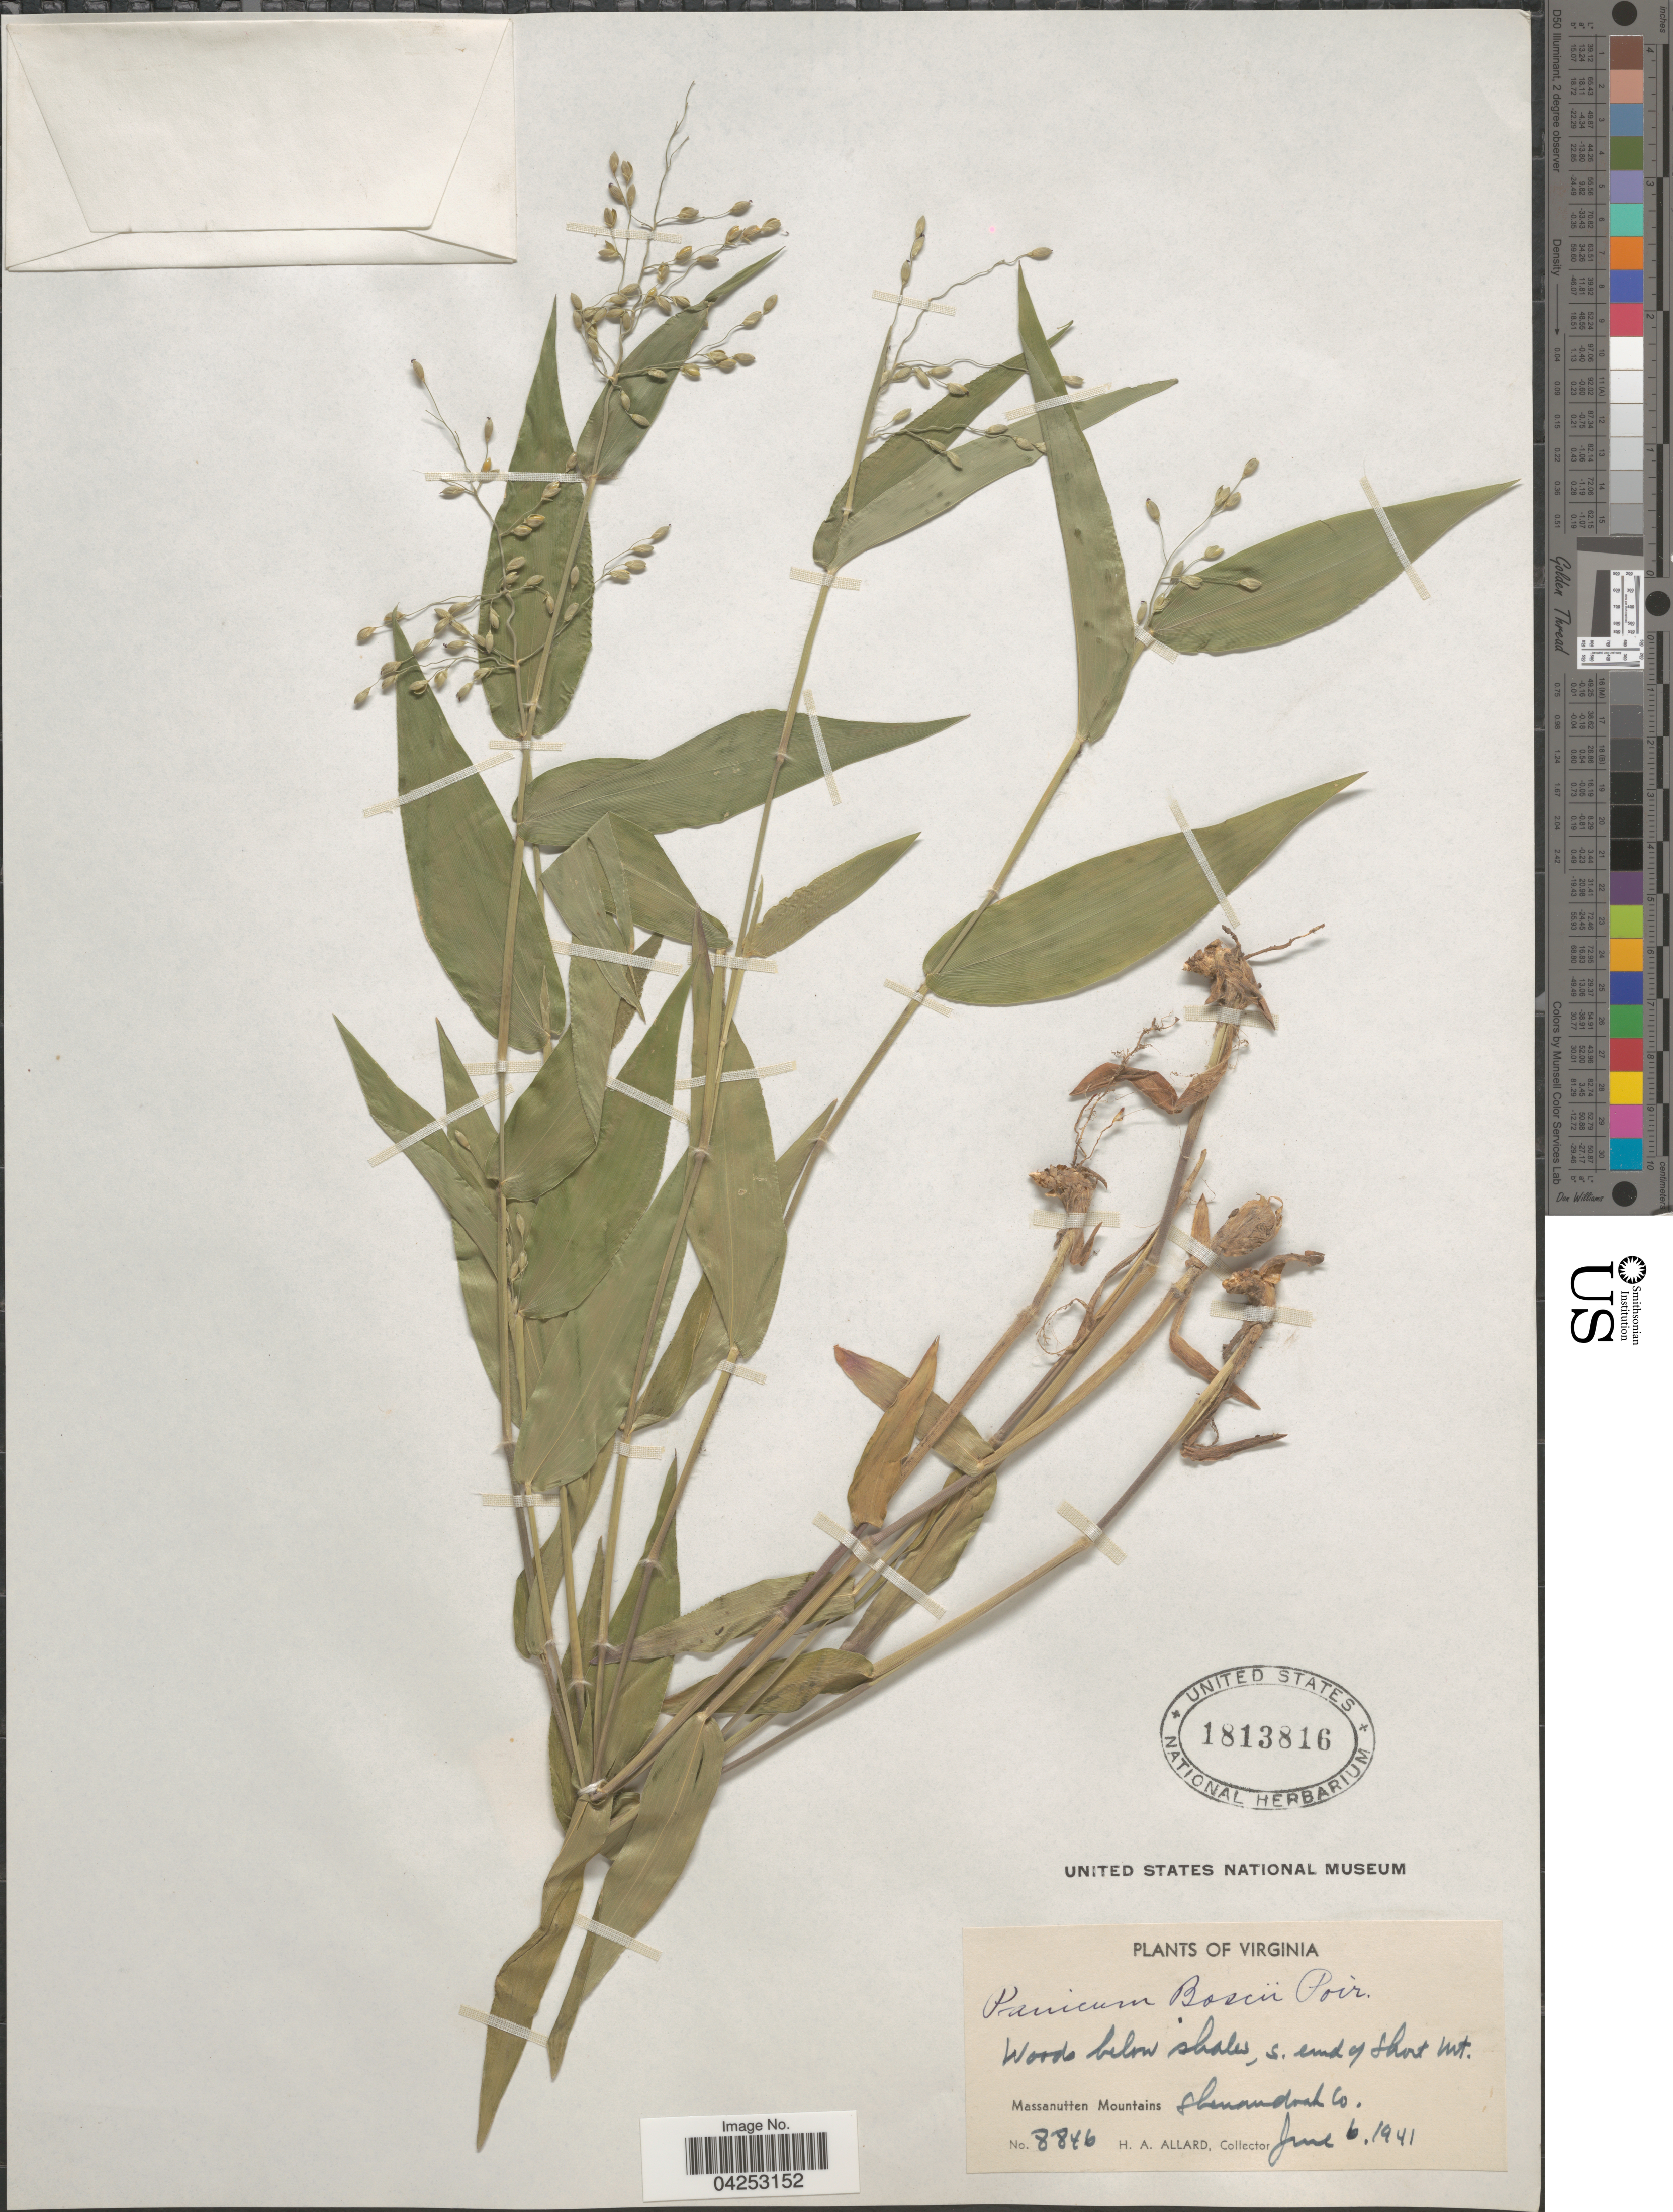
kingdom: Plantae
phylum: Tracheophyta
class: Liliopsida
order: Poales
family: Poaceae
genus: Dichanthelium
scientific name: Dichanthelium boscii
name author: (Poir.) Gould & C.A. Clark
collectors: H. A. Allard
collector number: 8846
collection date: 1941-06-06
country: United States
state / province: Virginia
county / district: Shenandoah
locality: Woods below shale, s. end of Short Mt. Massanutten Mountains Shenandoah Co.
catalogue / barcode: US 1813816